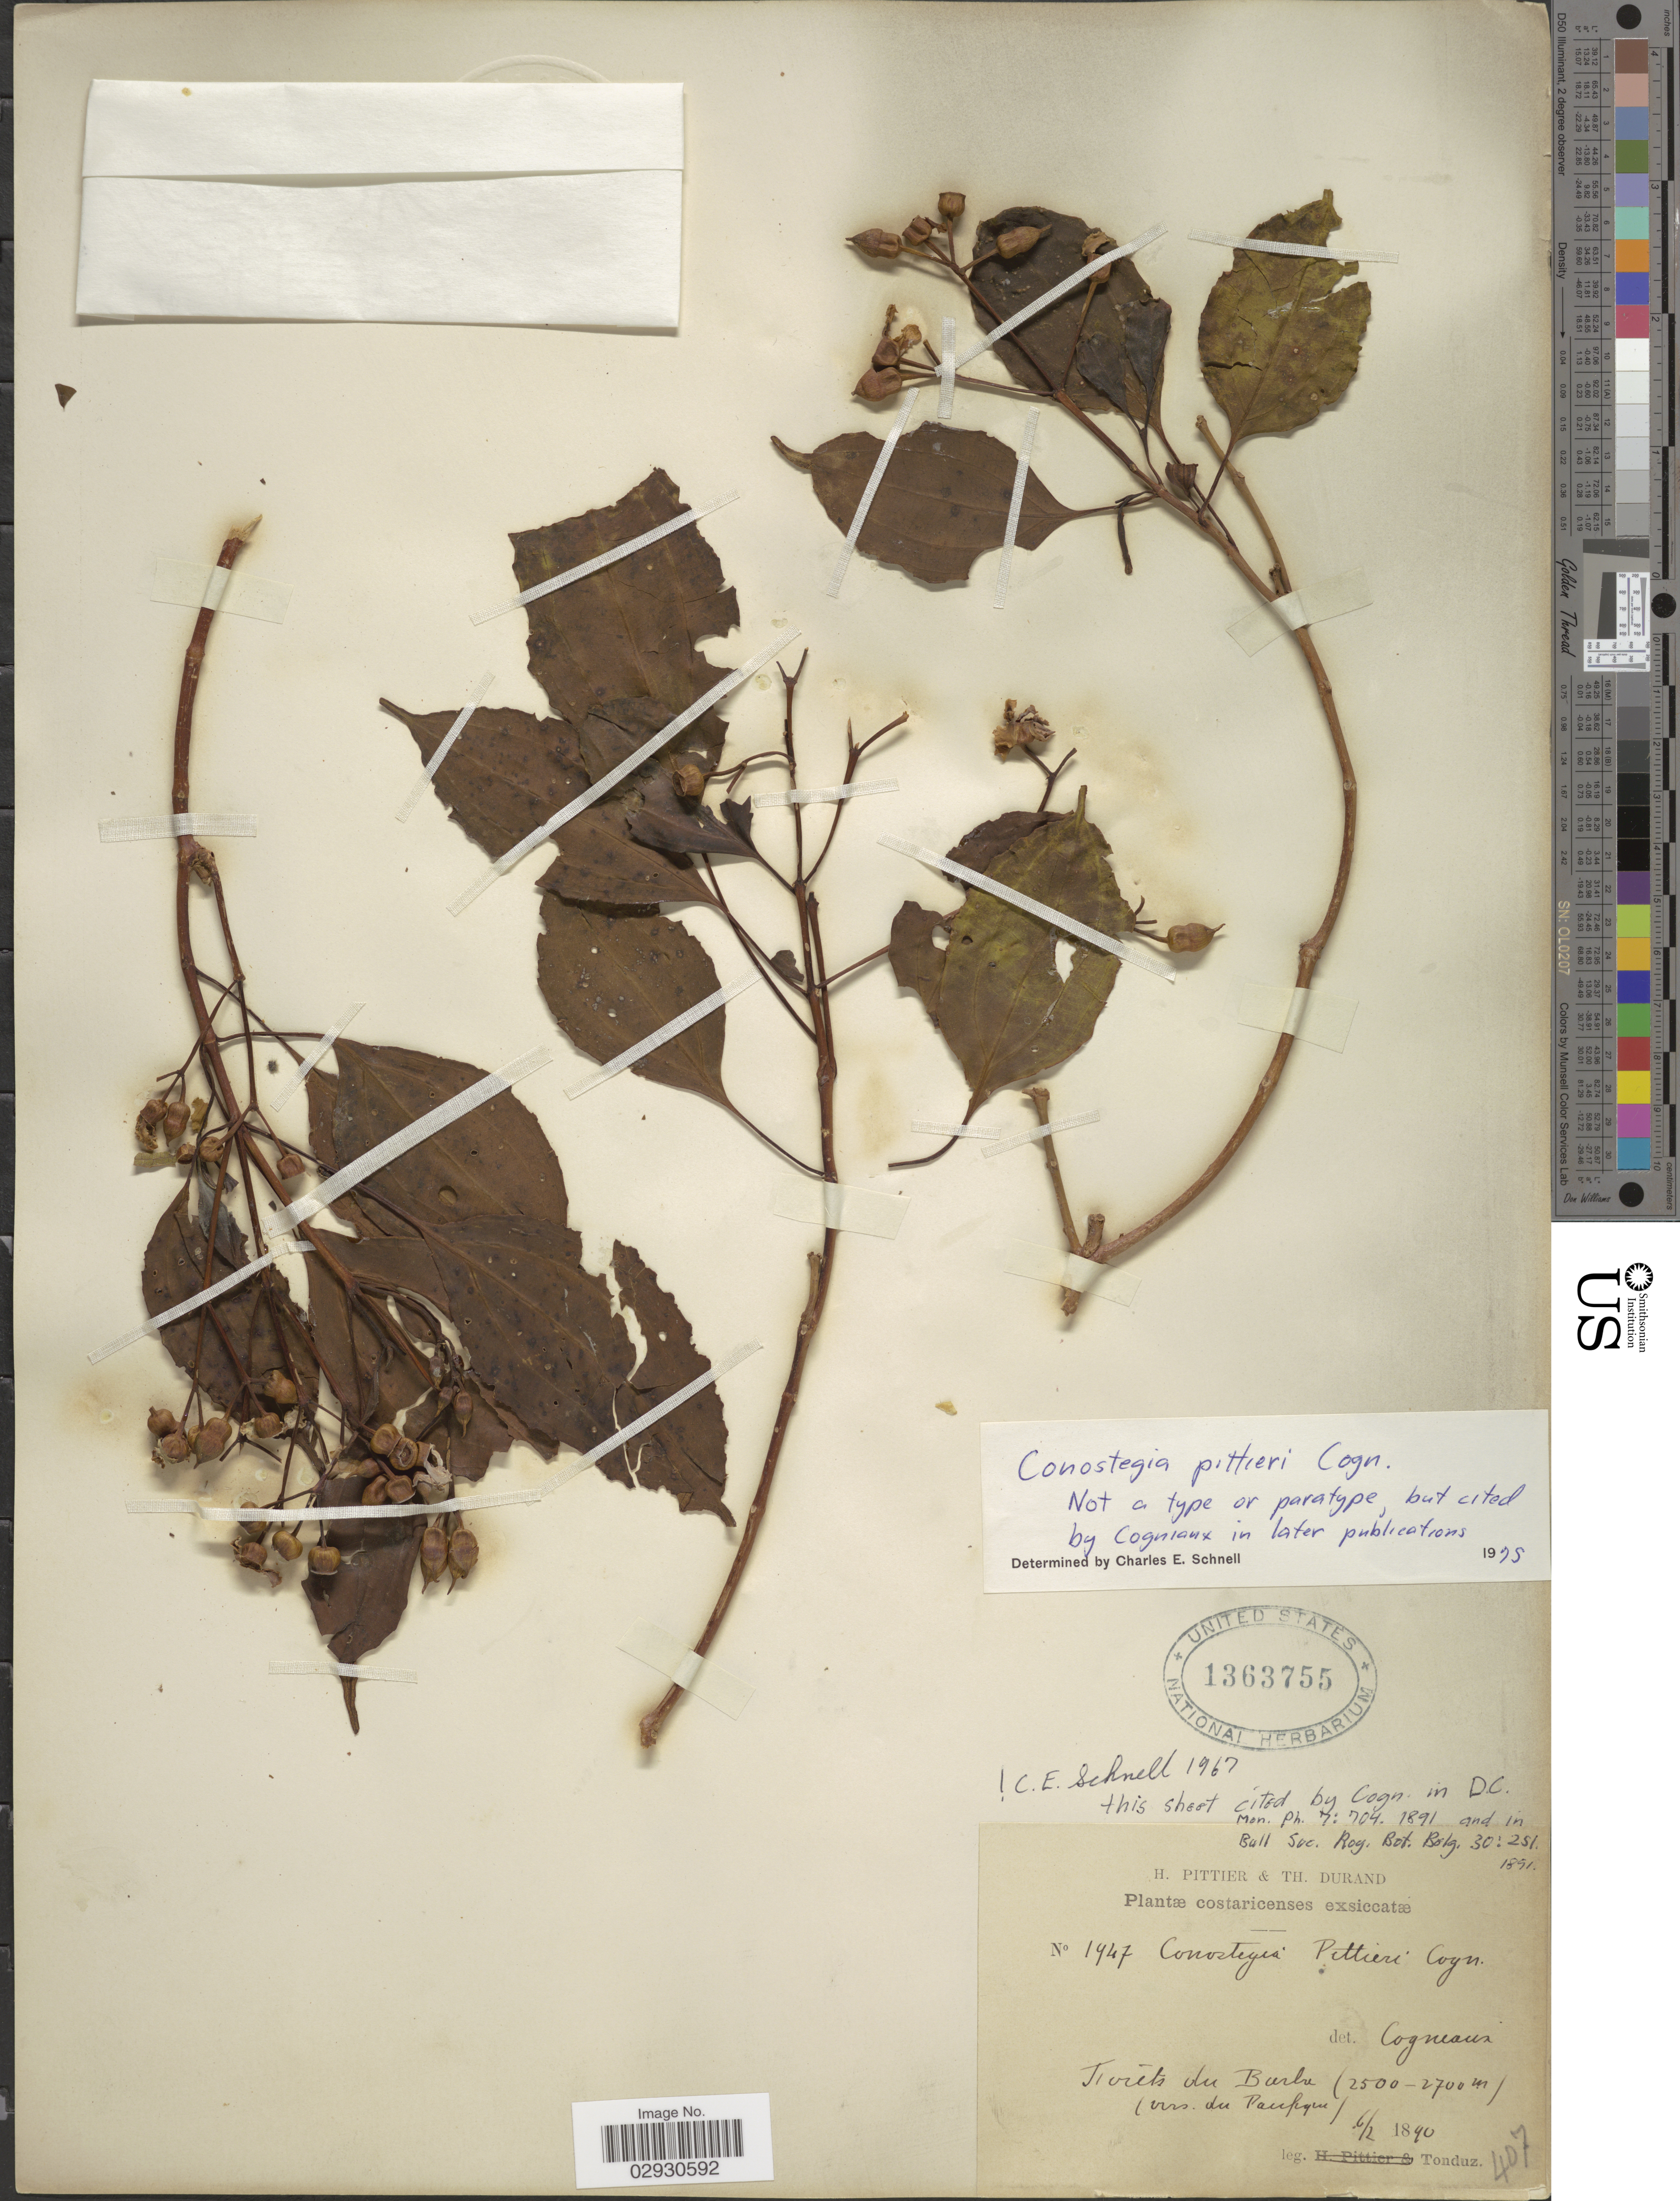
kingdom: Plantae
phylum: Tracheophyta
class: Magnoliopsida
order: Myrtales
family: Melastomataceae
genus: Conostegia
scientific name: Conostegia pittieri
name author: Cogn.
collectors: Tonduz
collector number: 1947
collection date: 1890-02-06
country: Costa Rica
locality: Forêts du Barba (vers. du Pacifique).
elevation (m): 2500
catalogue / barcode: US 1363755